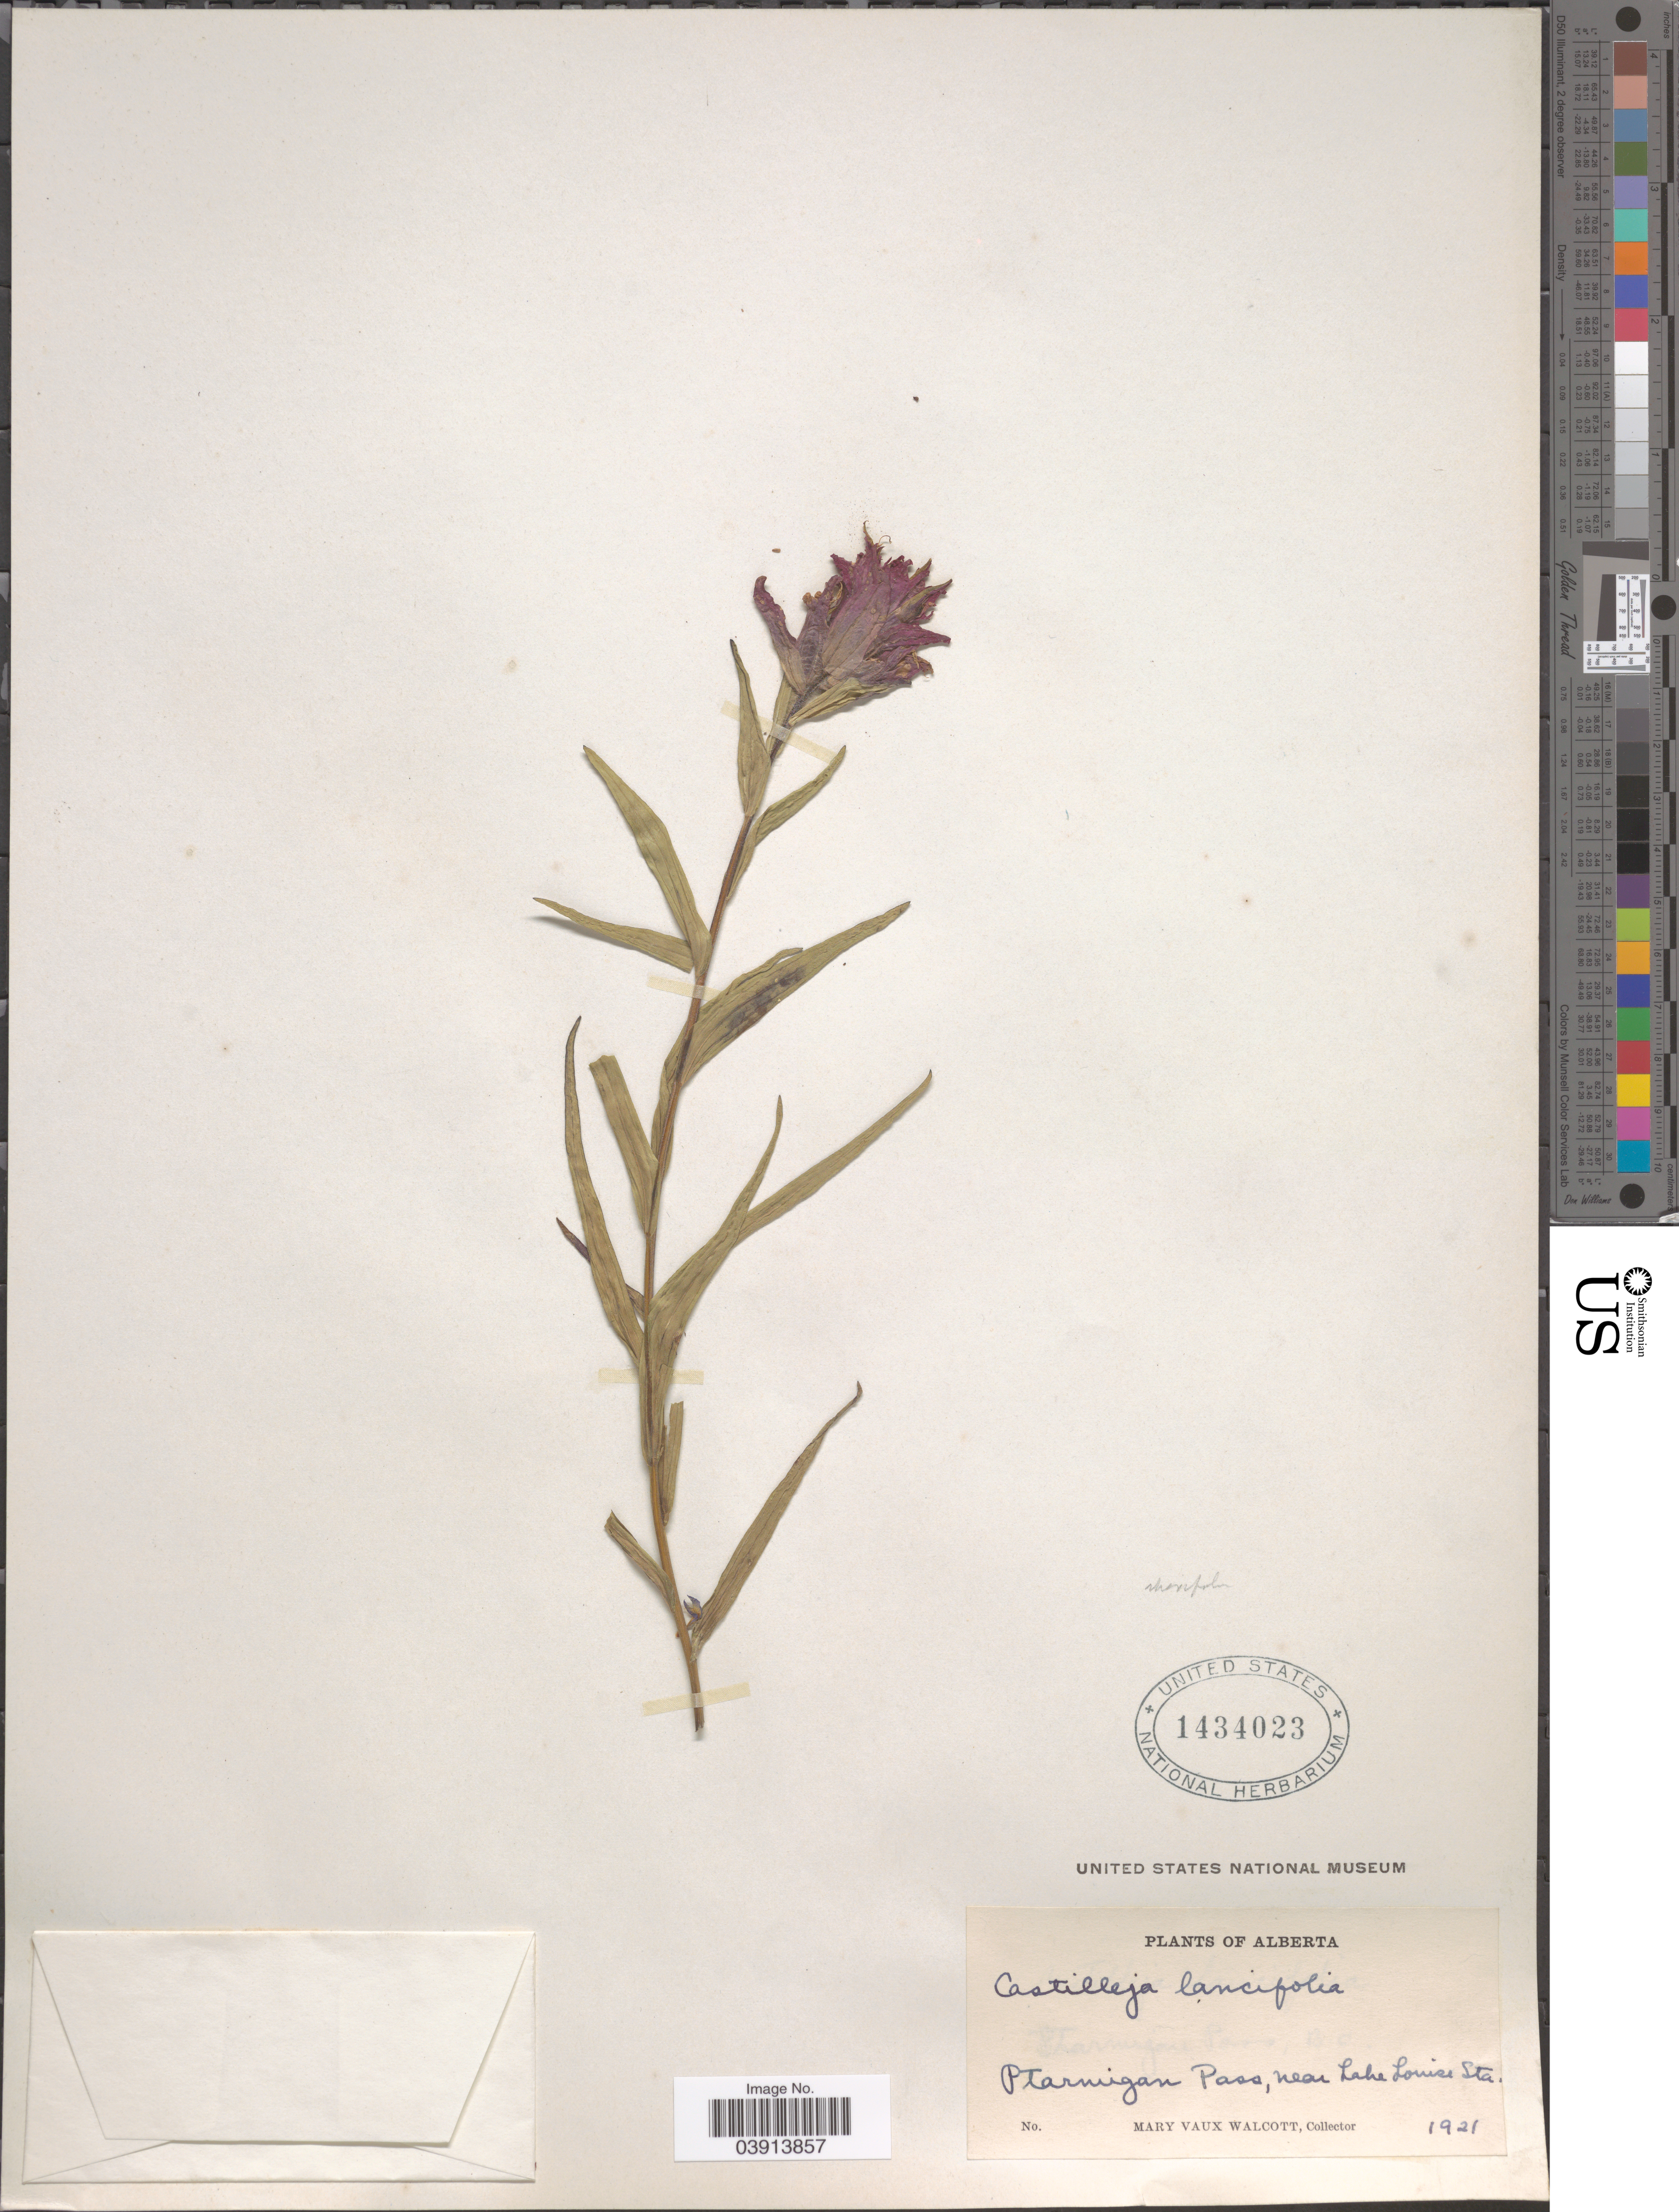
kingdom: Plantae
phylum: Tracheophyta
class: Magnoliopsida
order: Lamiales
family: Orobanchaceae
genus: Castilleja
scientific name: Castilleja rhexiifolia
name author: Rydb.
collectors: M. Walcott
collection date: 1921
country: Canada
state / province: Alberta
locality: Ptarmigan Pass, near Lake Louise Sta.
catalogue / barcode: US 1434023